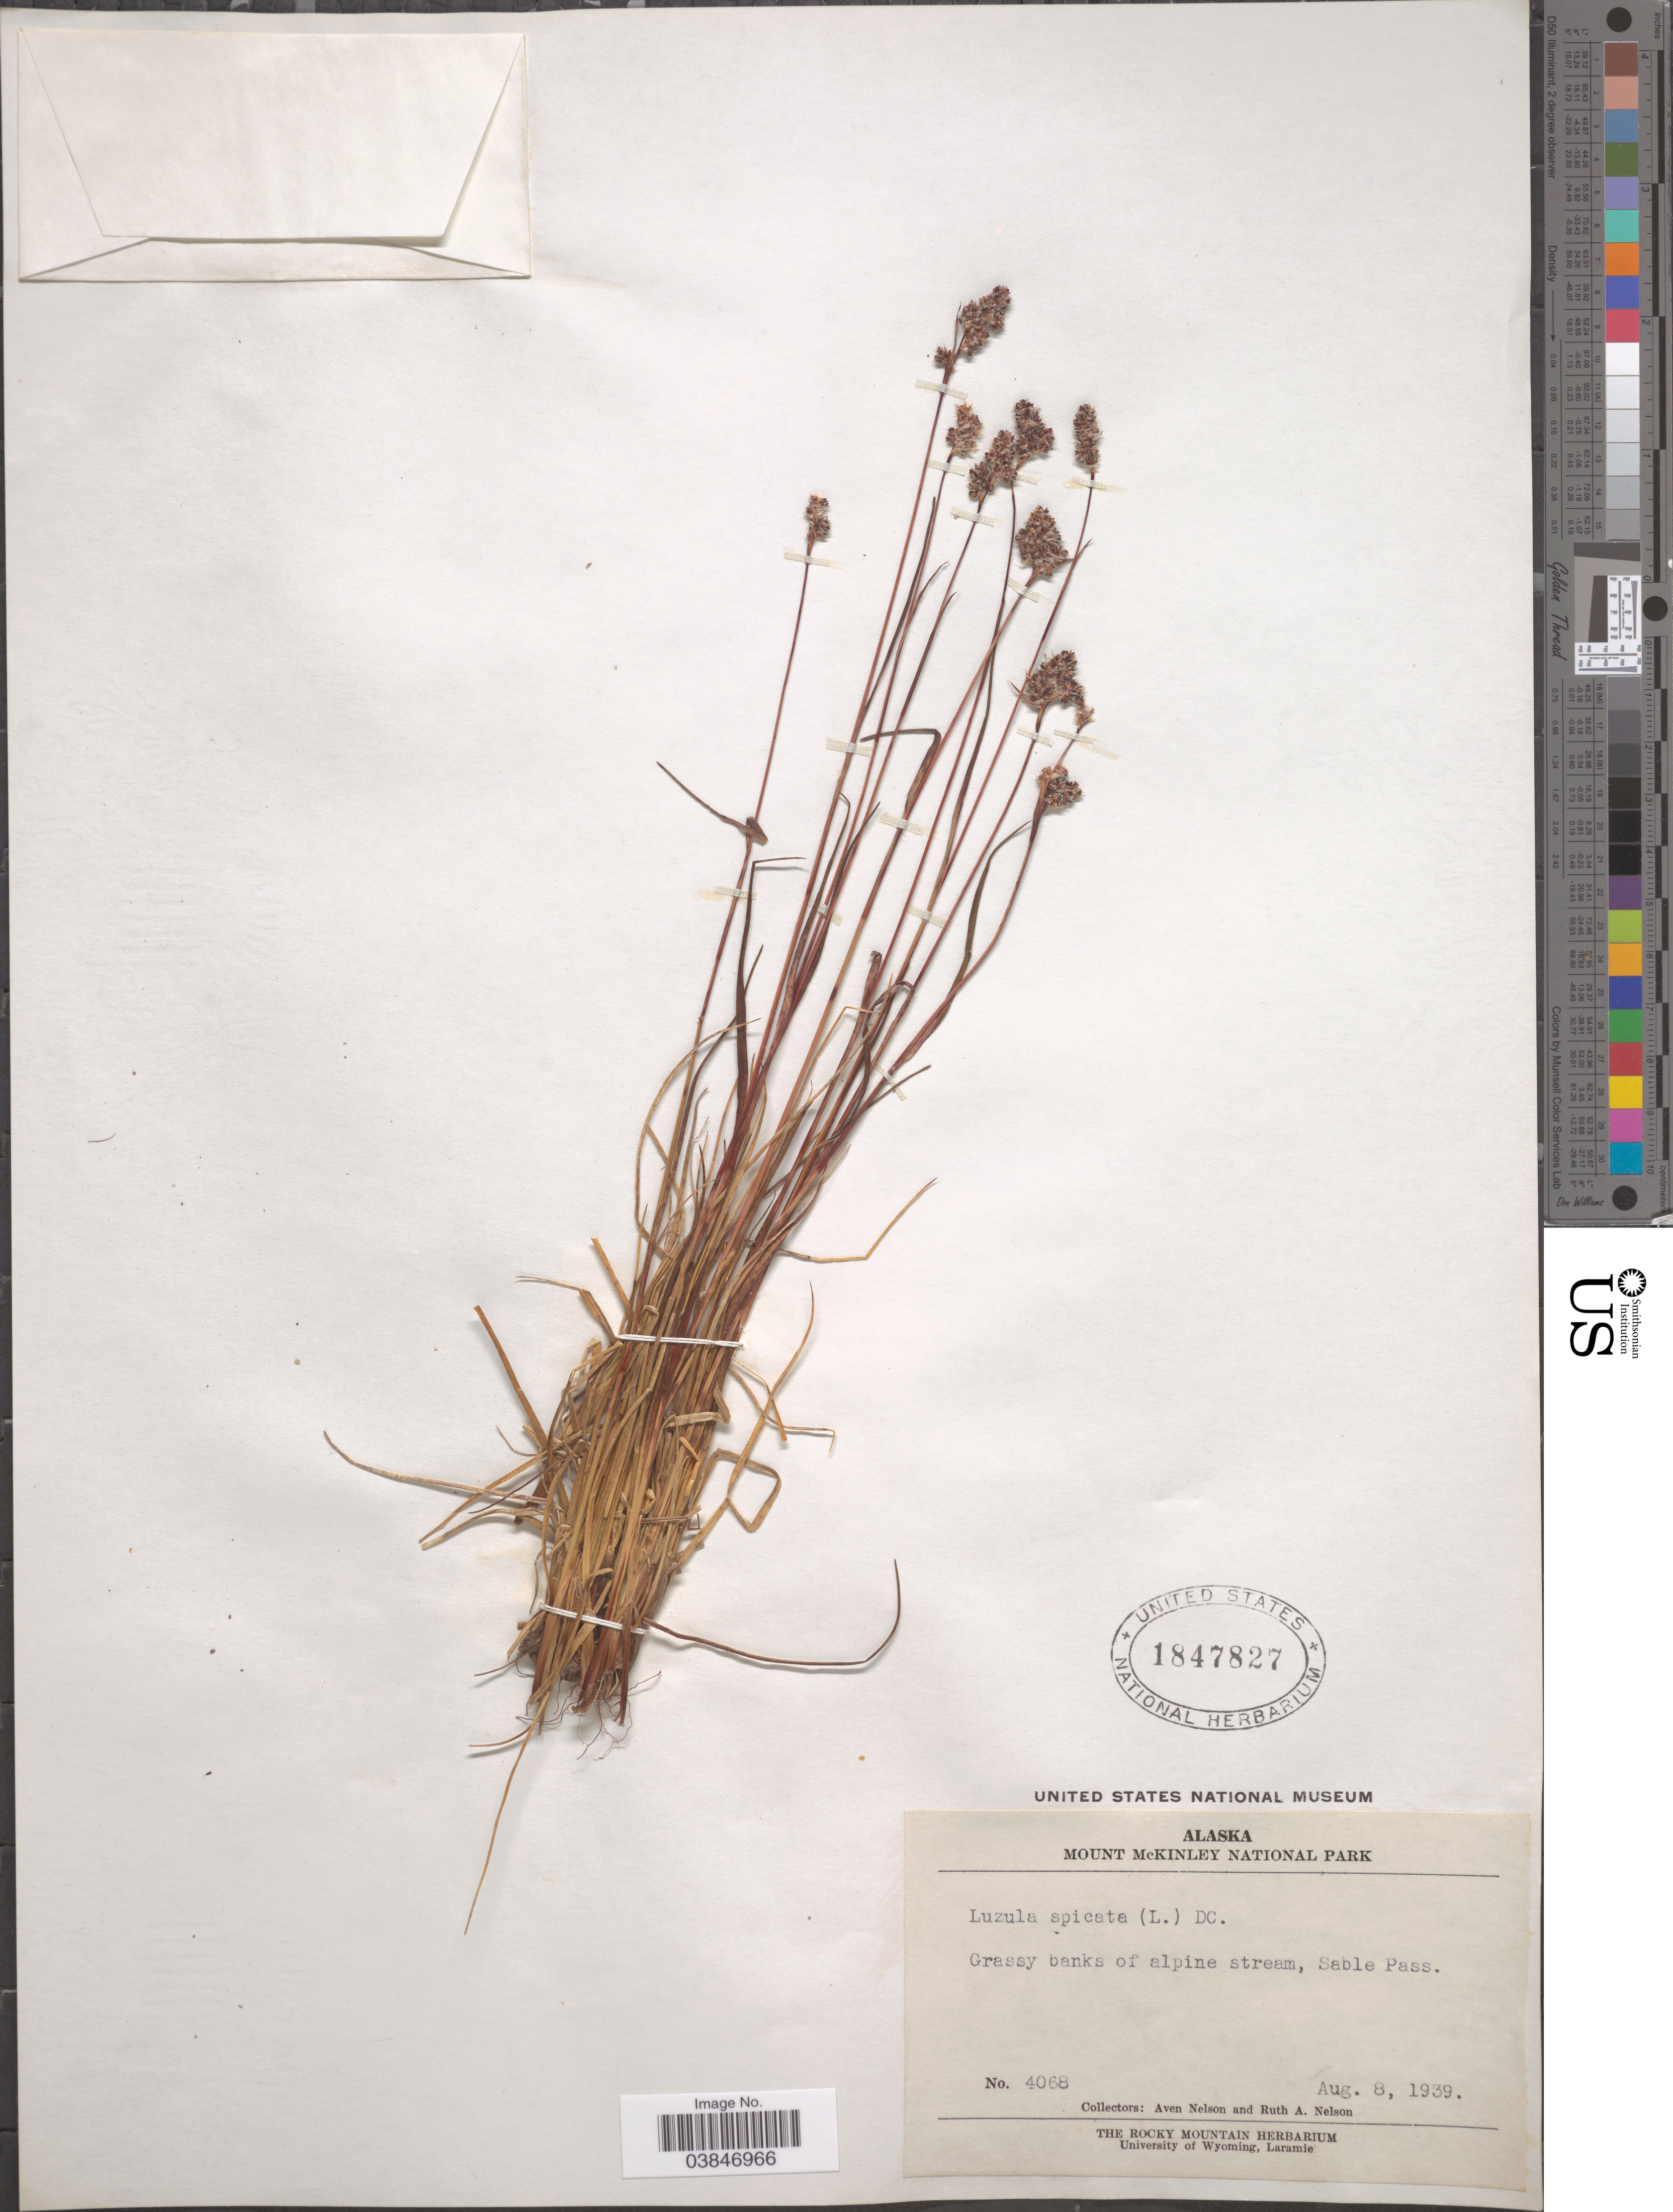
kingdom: Plantae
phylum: Tracheophyta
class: Liliopsida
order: Poales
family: Juncaceae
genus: Luzula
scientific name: Luzula spicata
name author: (L.) DC.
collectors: A. Nelson & R. A. Nelson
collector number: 4068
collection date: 1939-08-08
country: United States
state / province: Alaska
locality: Mount McKinley National Park. Sable Pass.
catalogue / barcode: US 1847827